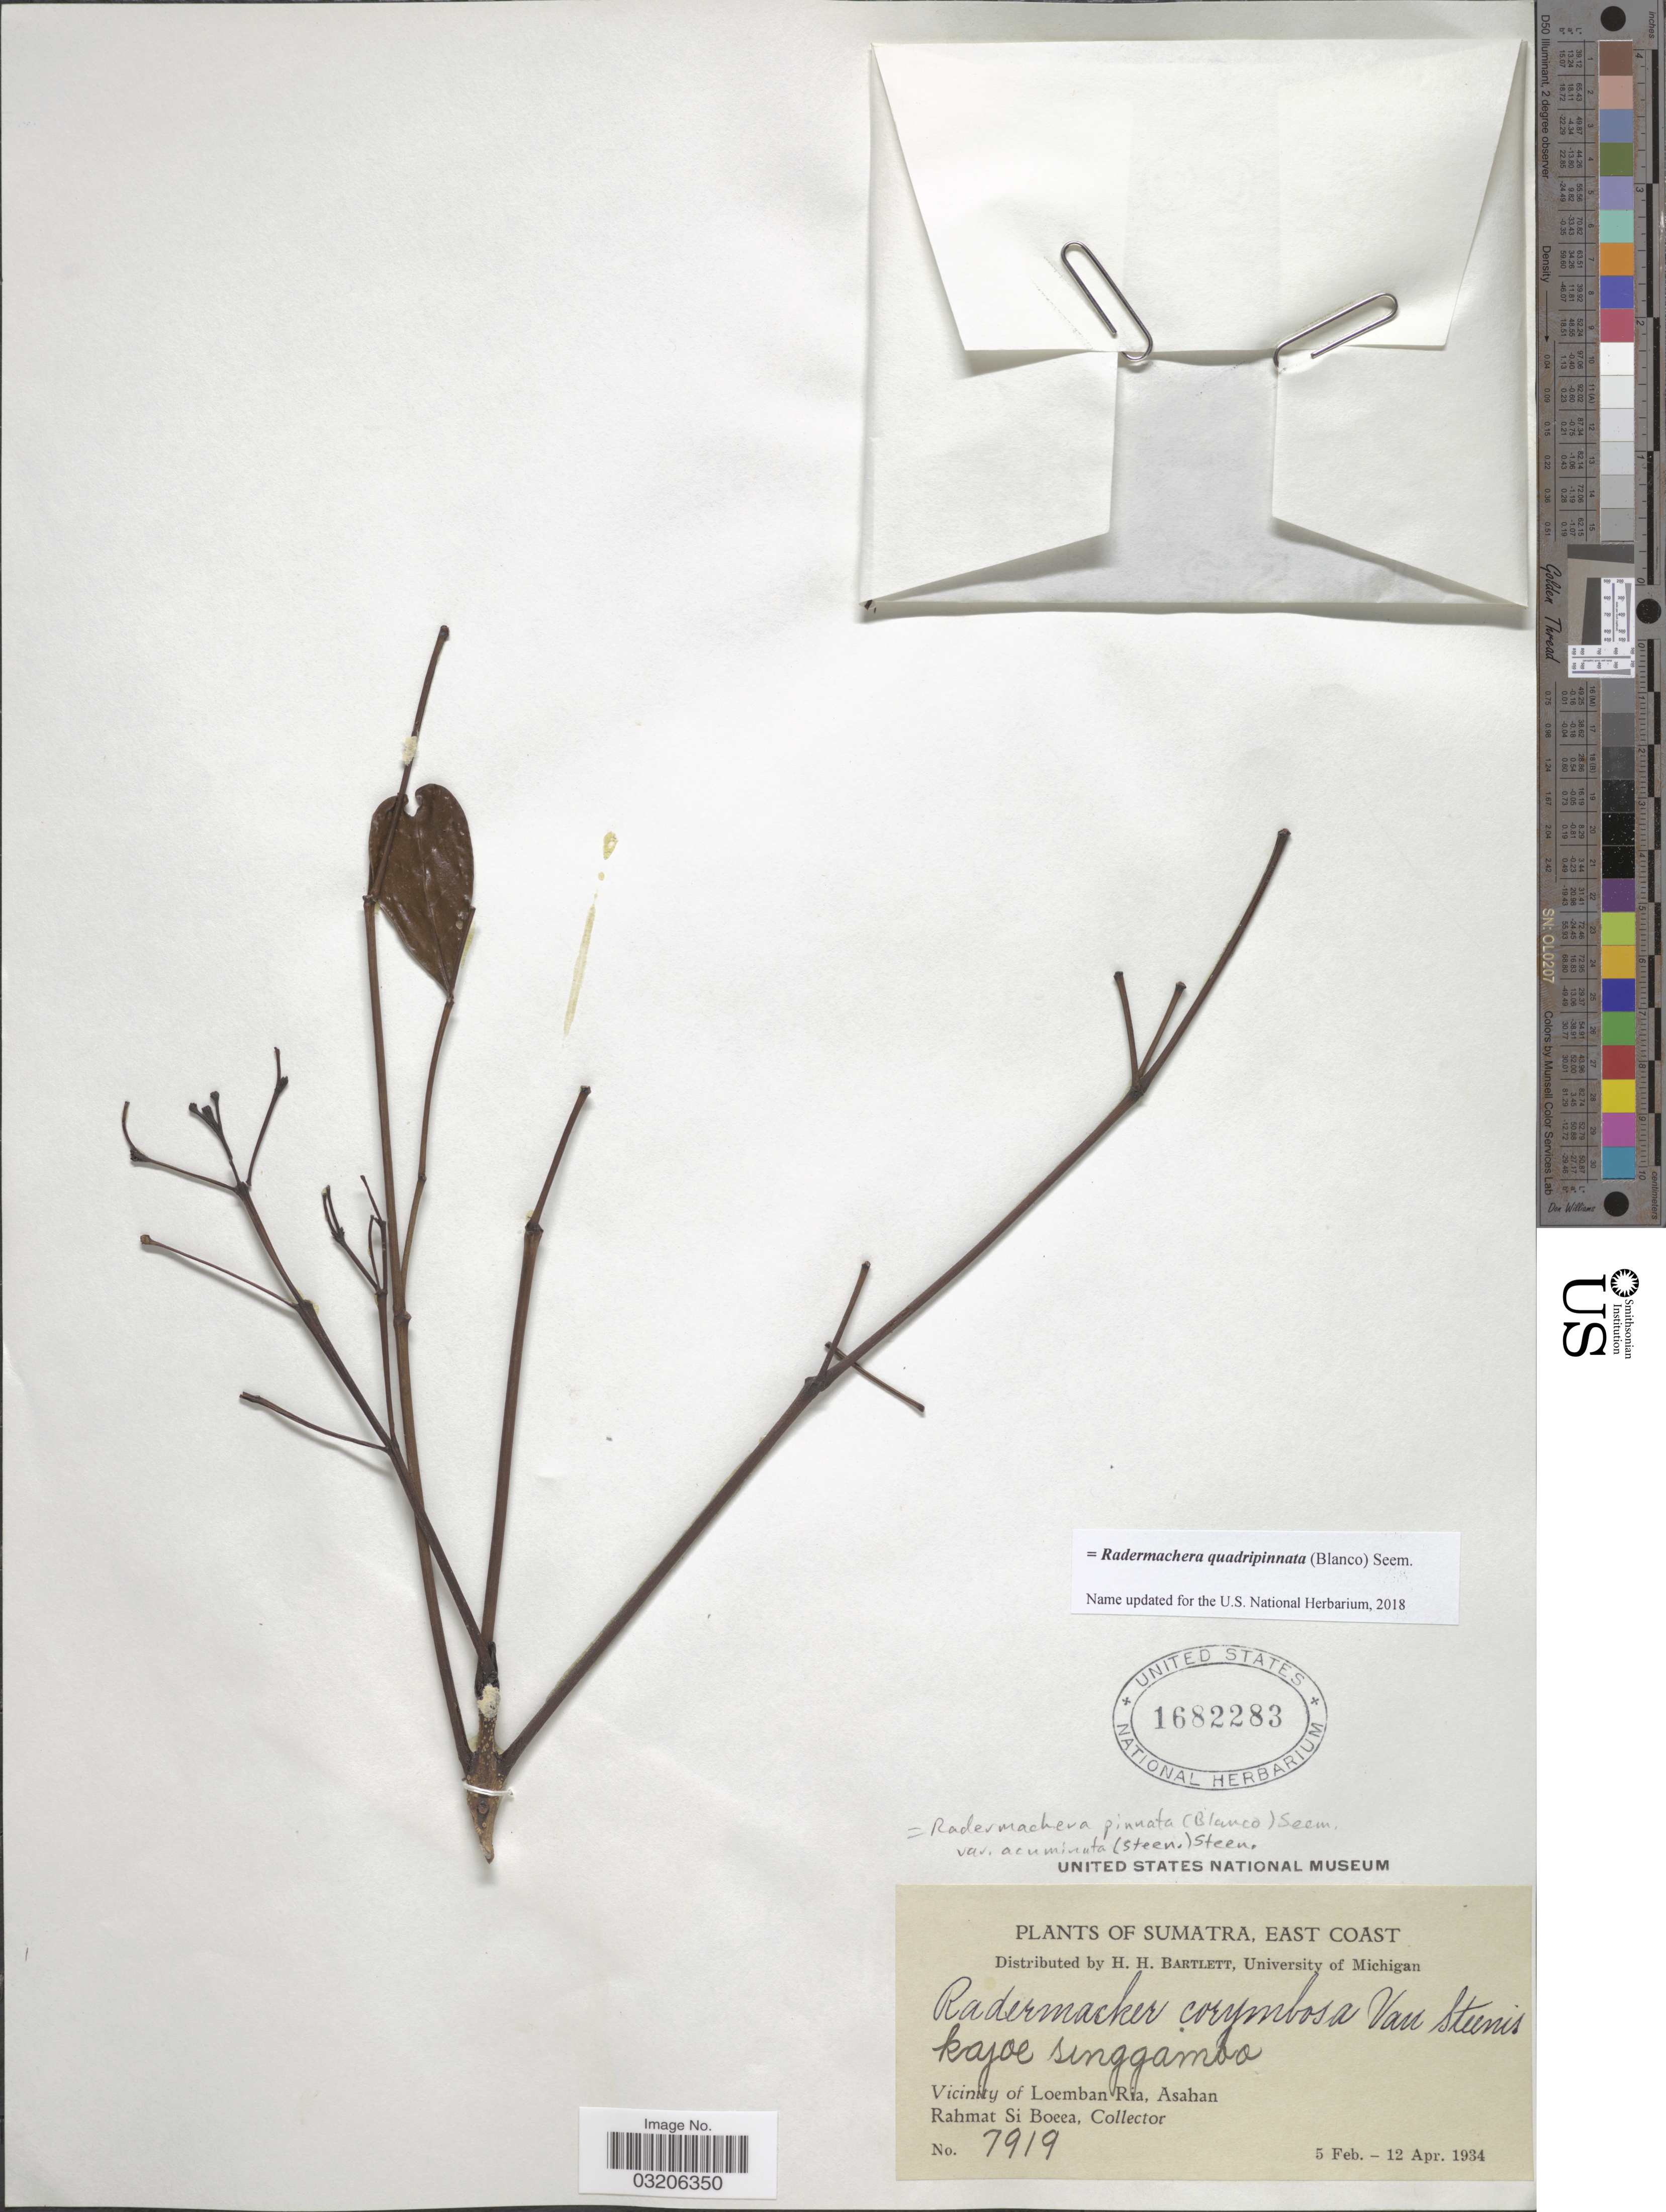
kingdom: Plantae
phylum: Tracheophyta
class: Magnoliopsida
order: Lamiales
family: Bignoniaceae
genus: Radermachera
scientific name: Radermachera quadripinnata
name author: (Blanco) Seem.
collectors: Rahmat Si Boeea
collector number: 7919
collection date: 1934-02-05/1934-04-12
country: Indonesia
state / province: Sumatra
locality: East Coast. Vicinity of Loemban Ria, Asahan.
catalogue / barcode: US 1682283